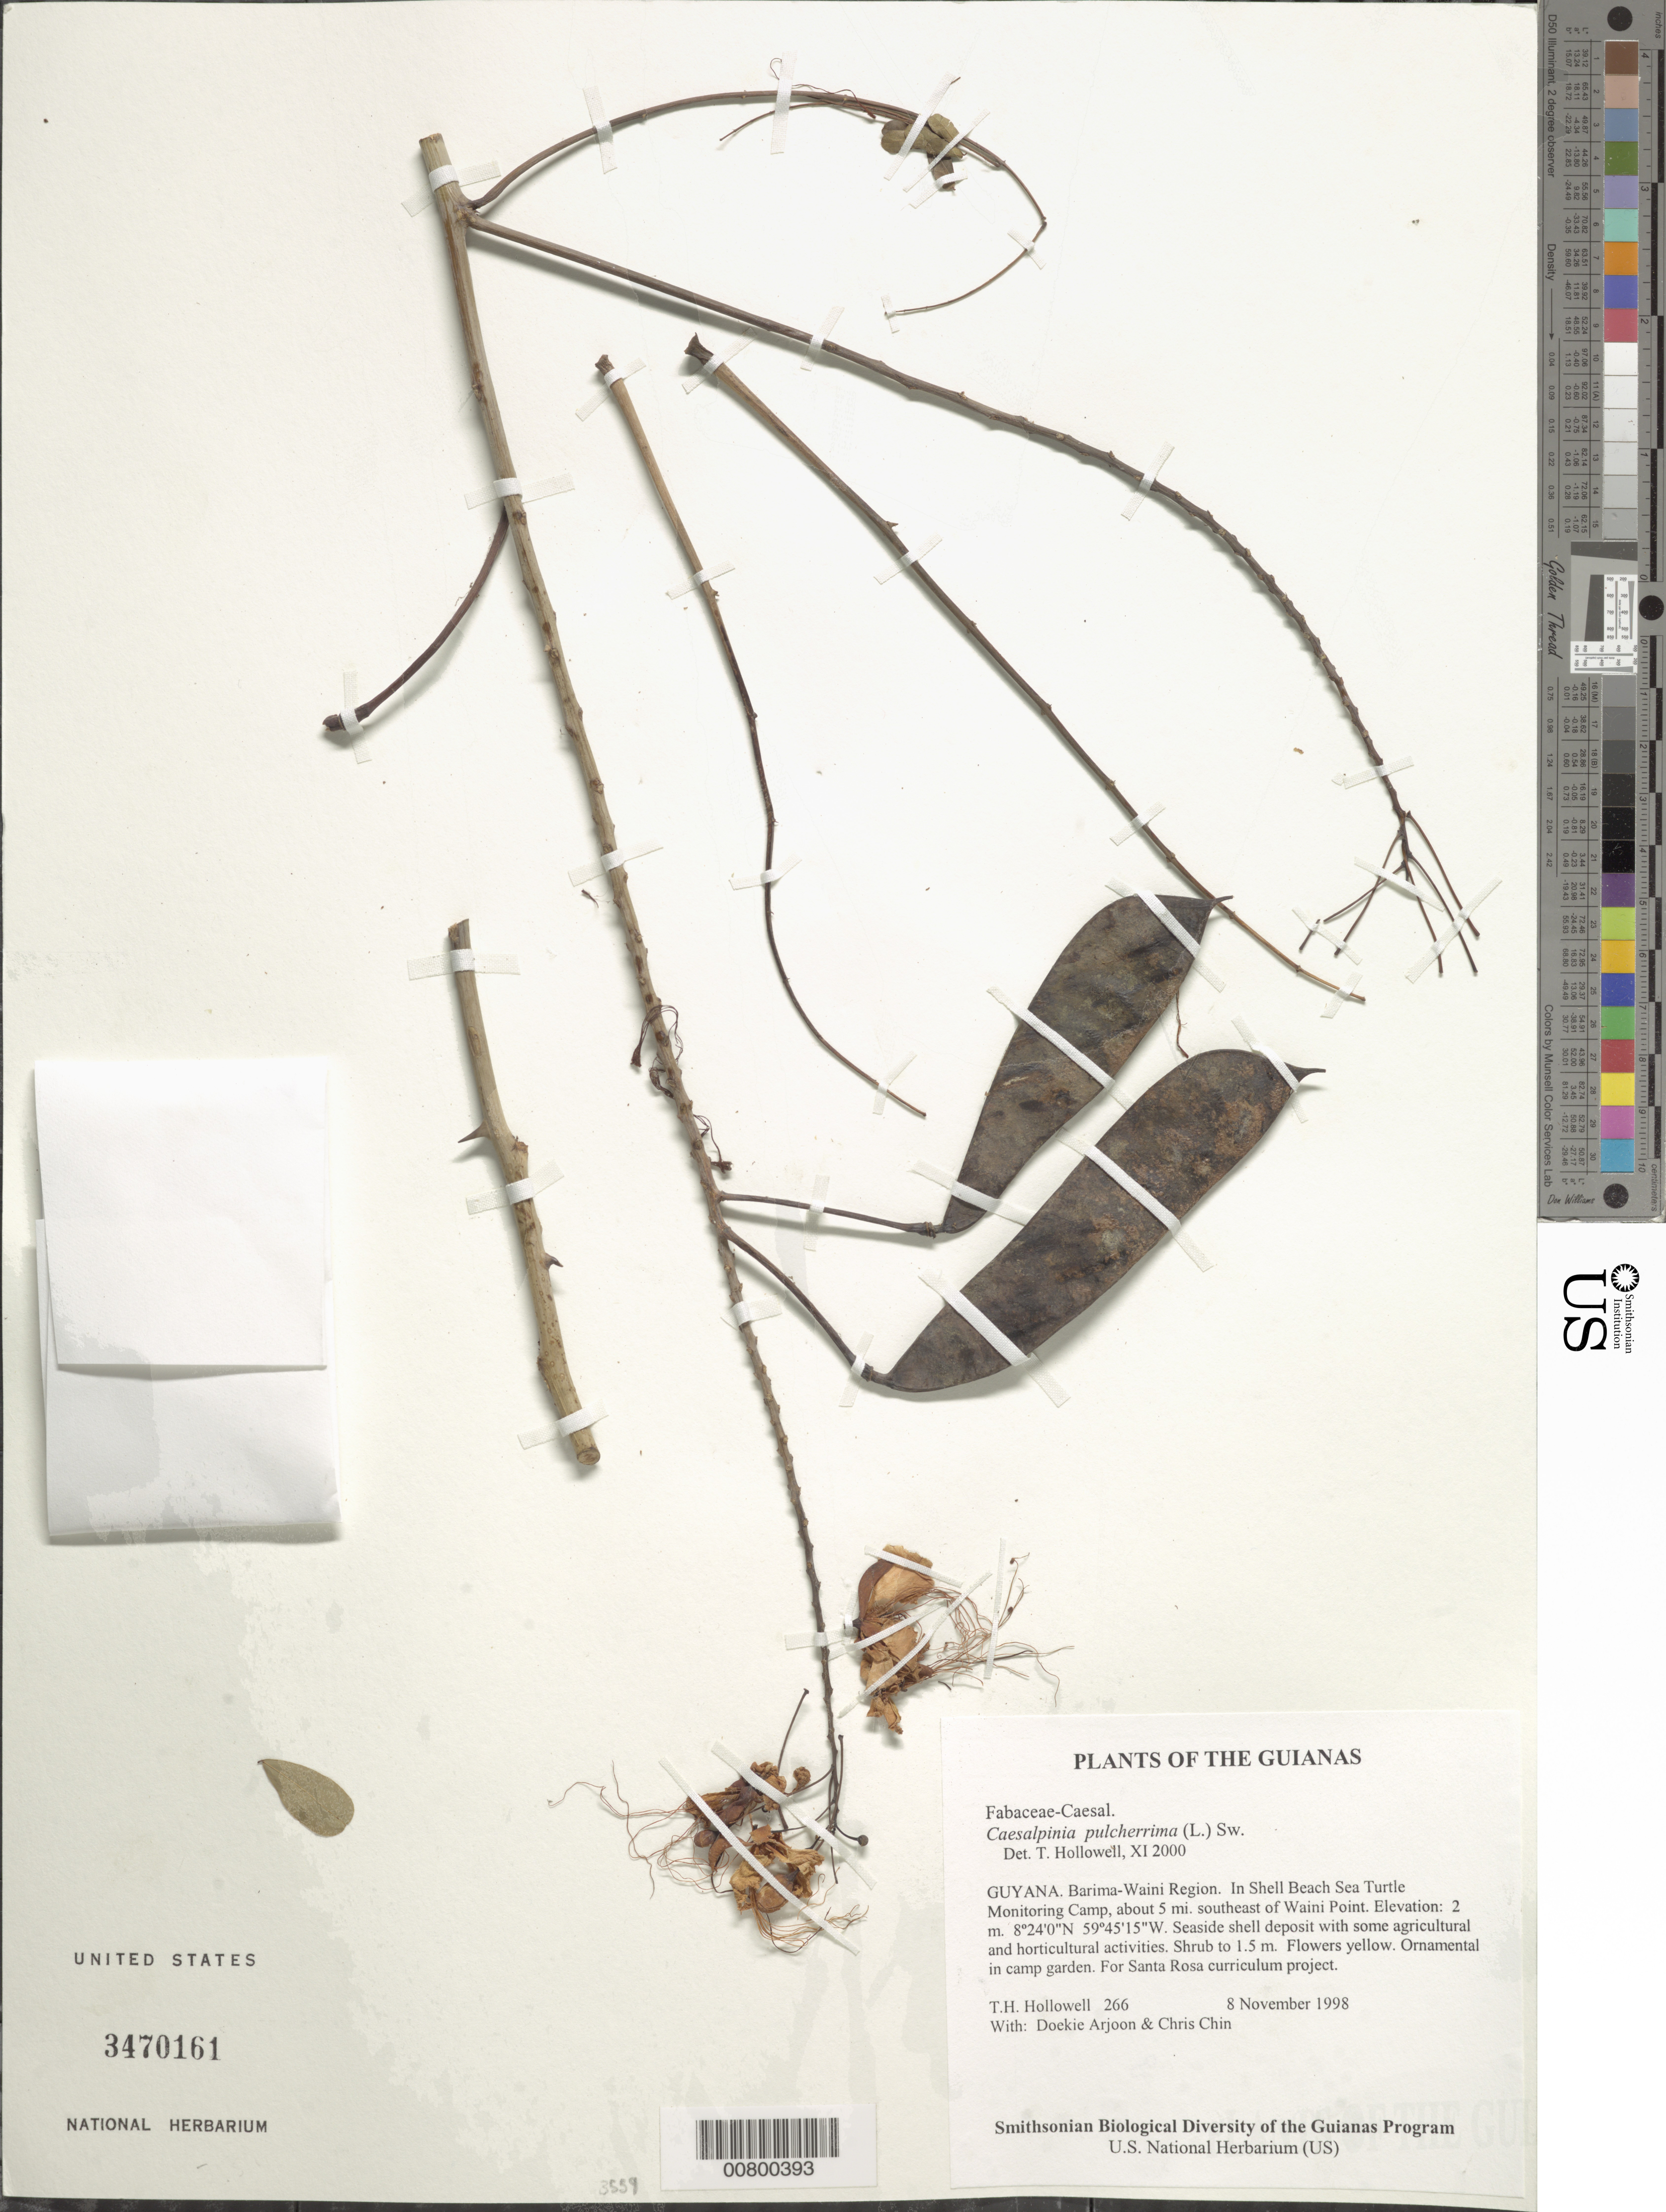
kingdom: Plantae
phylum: Tracheophyta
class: Magnoliopsida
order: Fabales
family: Fabaceae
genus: Caesalpinia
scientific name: Caesalpinia pulcherrima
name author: (L.) Sw.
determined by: Hollowell, T. H., (BOT), Smithsonian Institution - National Museum of Natural History (UNITED STATES)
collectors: T. Hollowell, D. Arjoon & C. Chin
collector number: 266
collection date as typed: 8 November 1998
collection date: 1998-11-08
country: Guyana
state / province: Barima-Waini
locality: In Shell Beach Sea Turtle Monitoring Camp, about 5 mi. southeast of Waini Point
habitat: Seaside shell deposit with some agricultural and horticultural activities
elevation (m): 2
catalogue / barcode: US 3470161